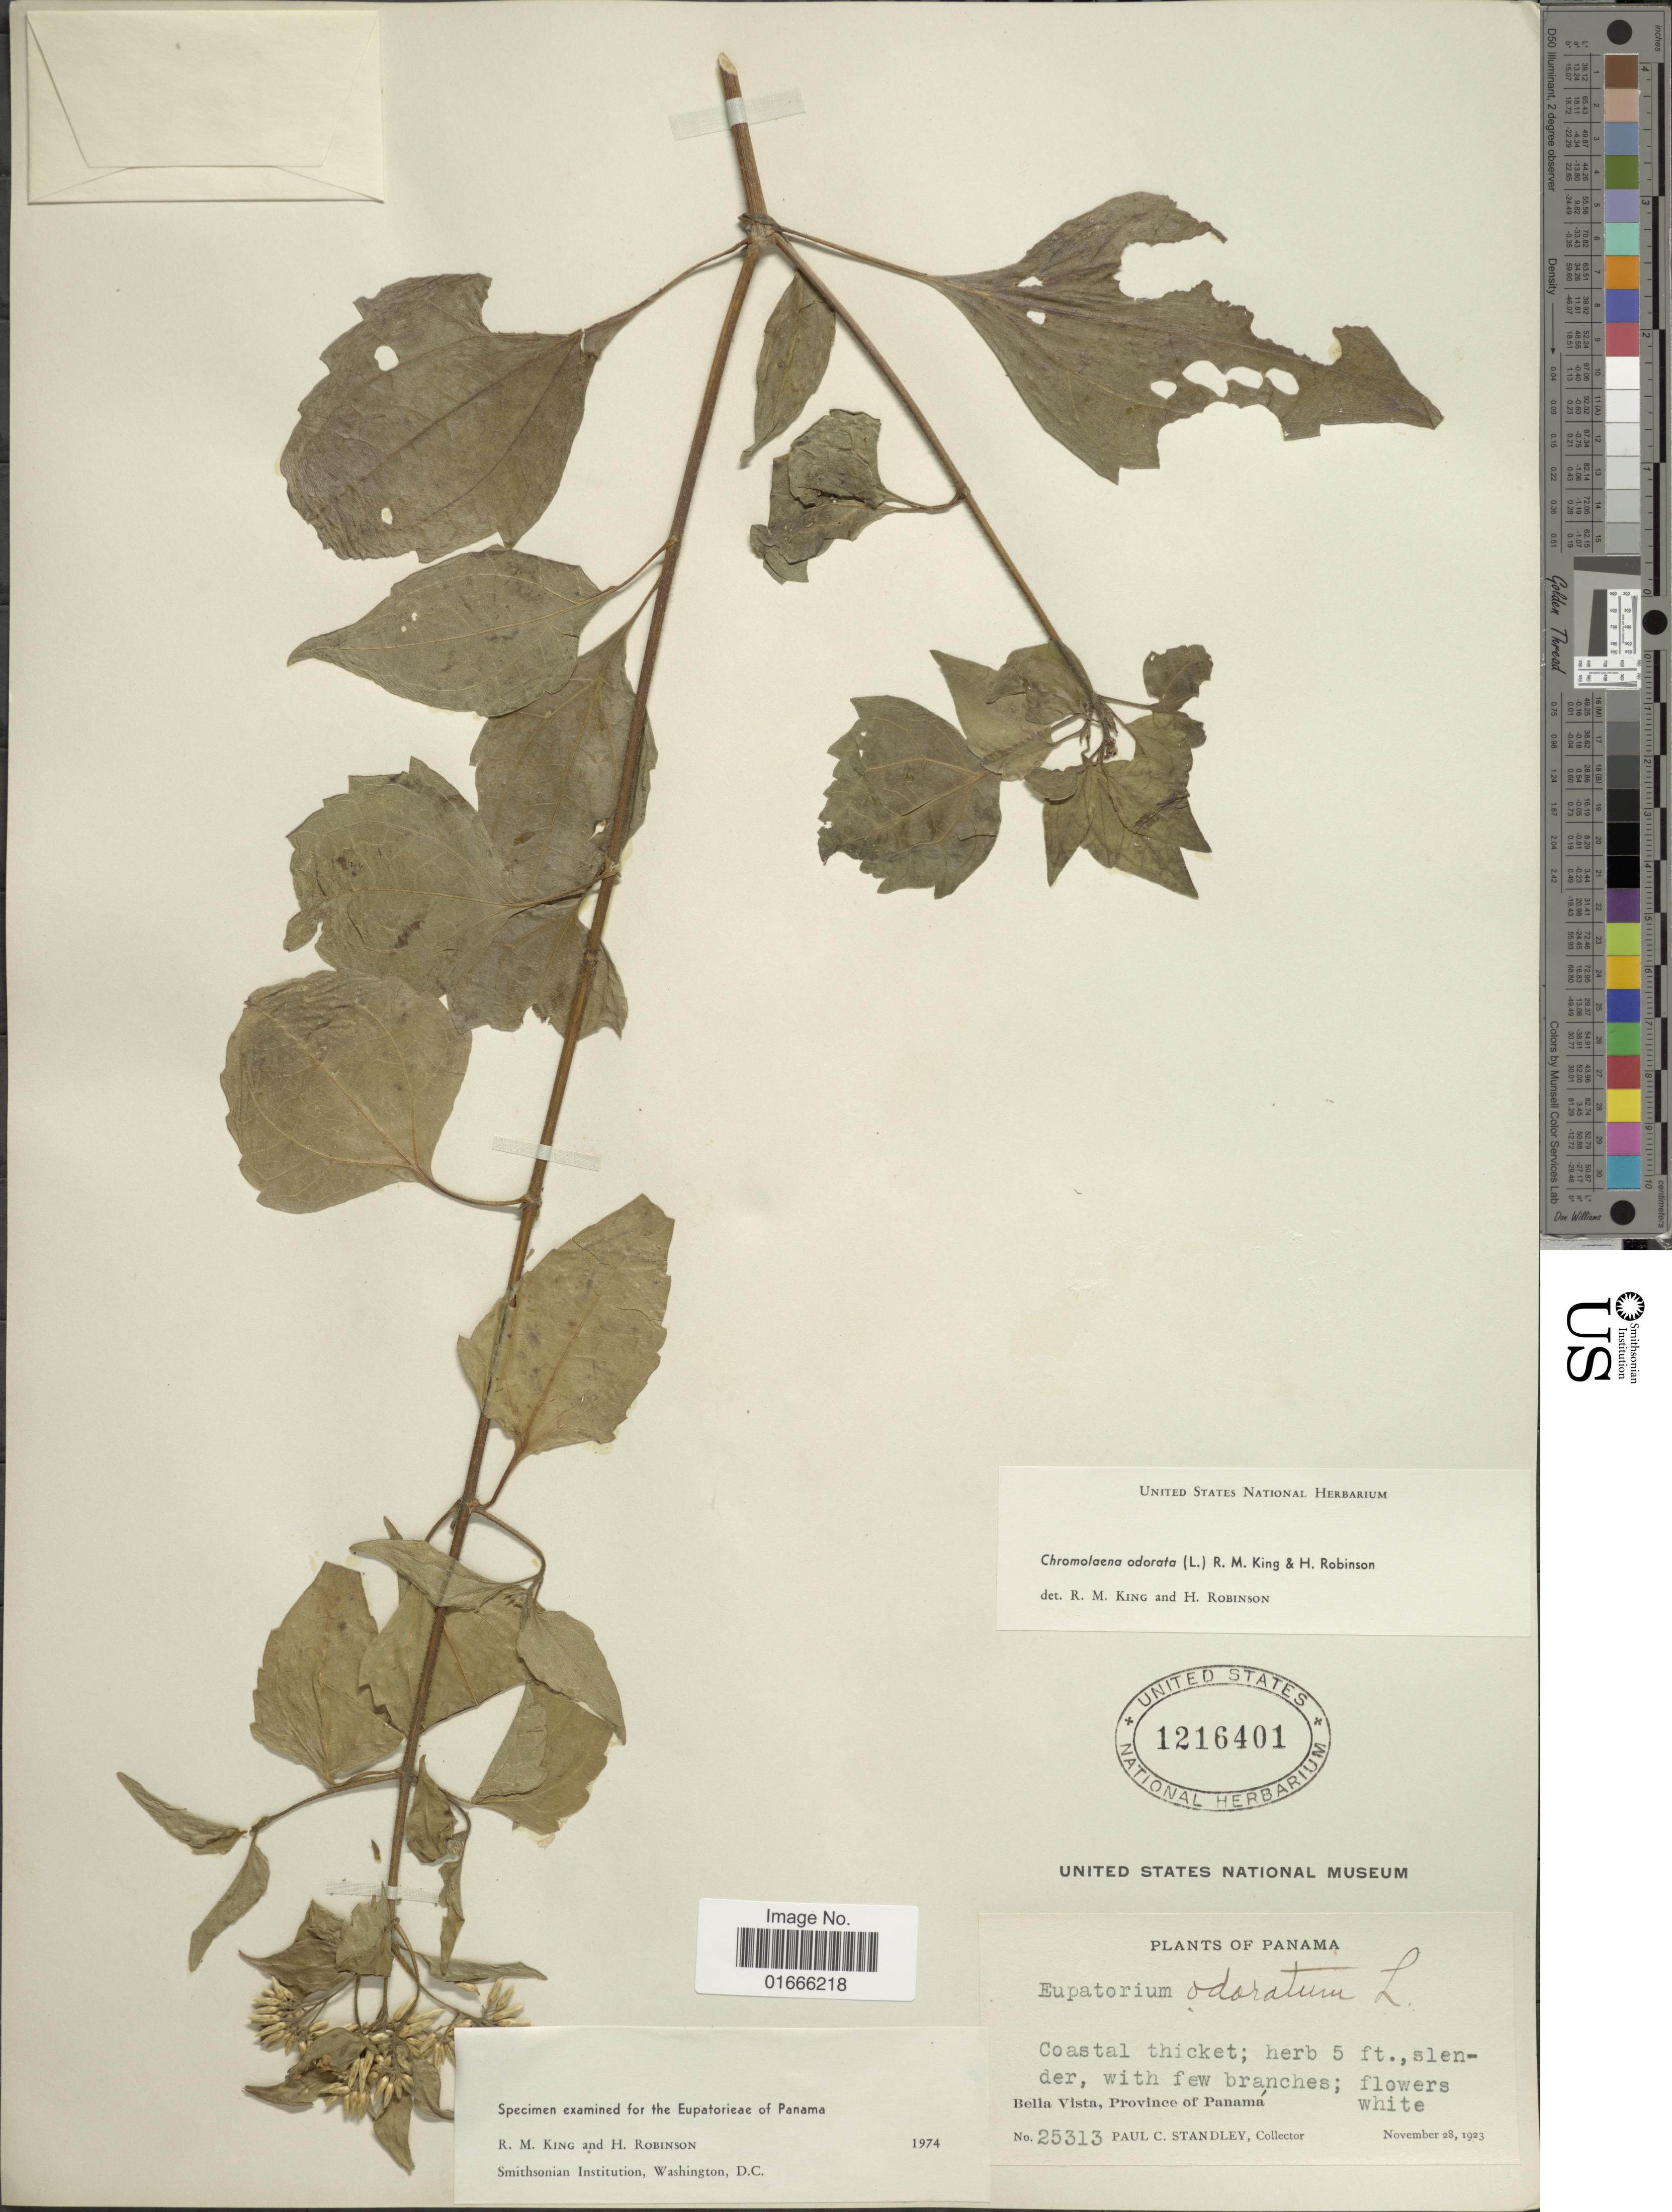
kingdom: Plantae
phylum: Tracheophyta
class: Magnoliopsida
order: Asterales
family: Asteraceae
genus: Chromolaena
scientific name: Chromolaena odorata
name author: (L.) R.M. King & H. Rob.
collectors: P. C. Standley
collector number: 25313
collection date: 1923-11-28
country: Panama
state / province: Panamá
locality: Bella Vista, Province of Panama.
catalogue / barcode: US 1216401